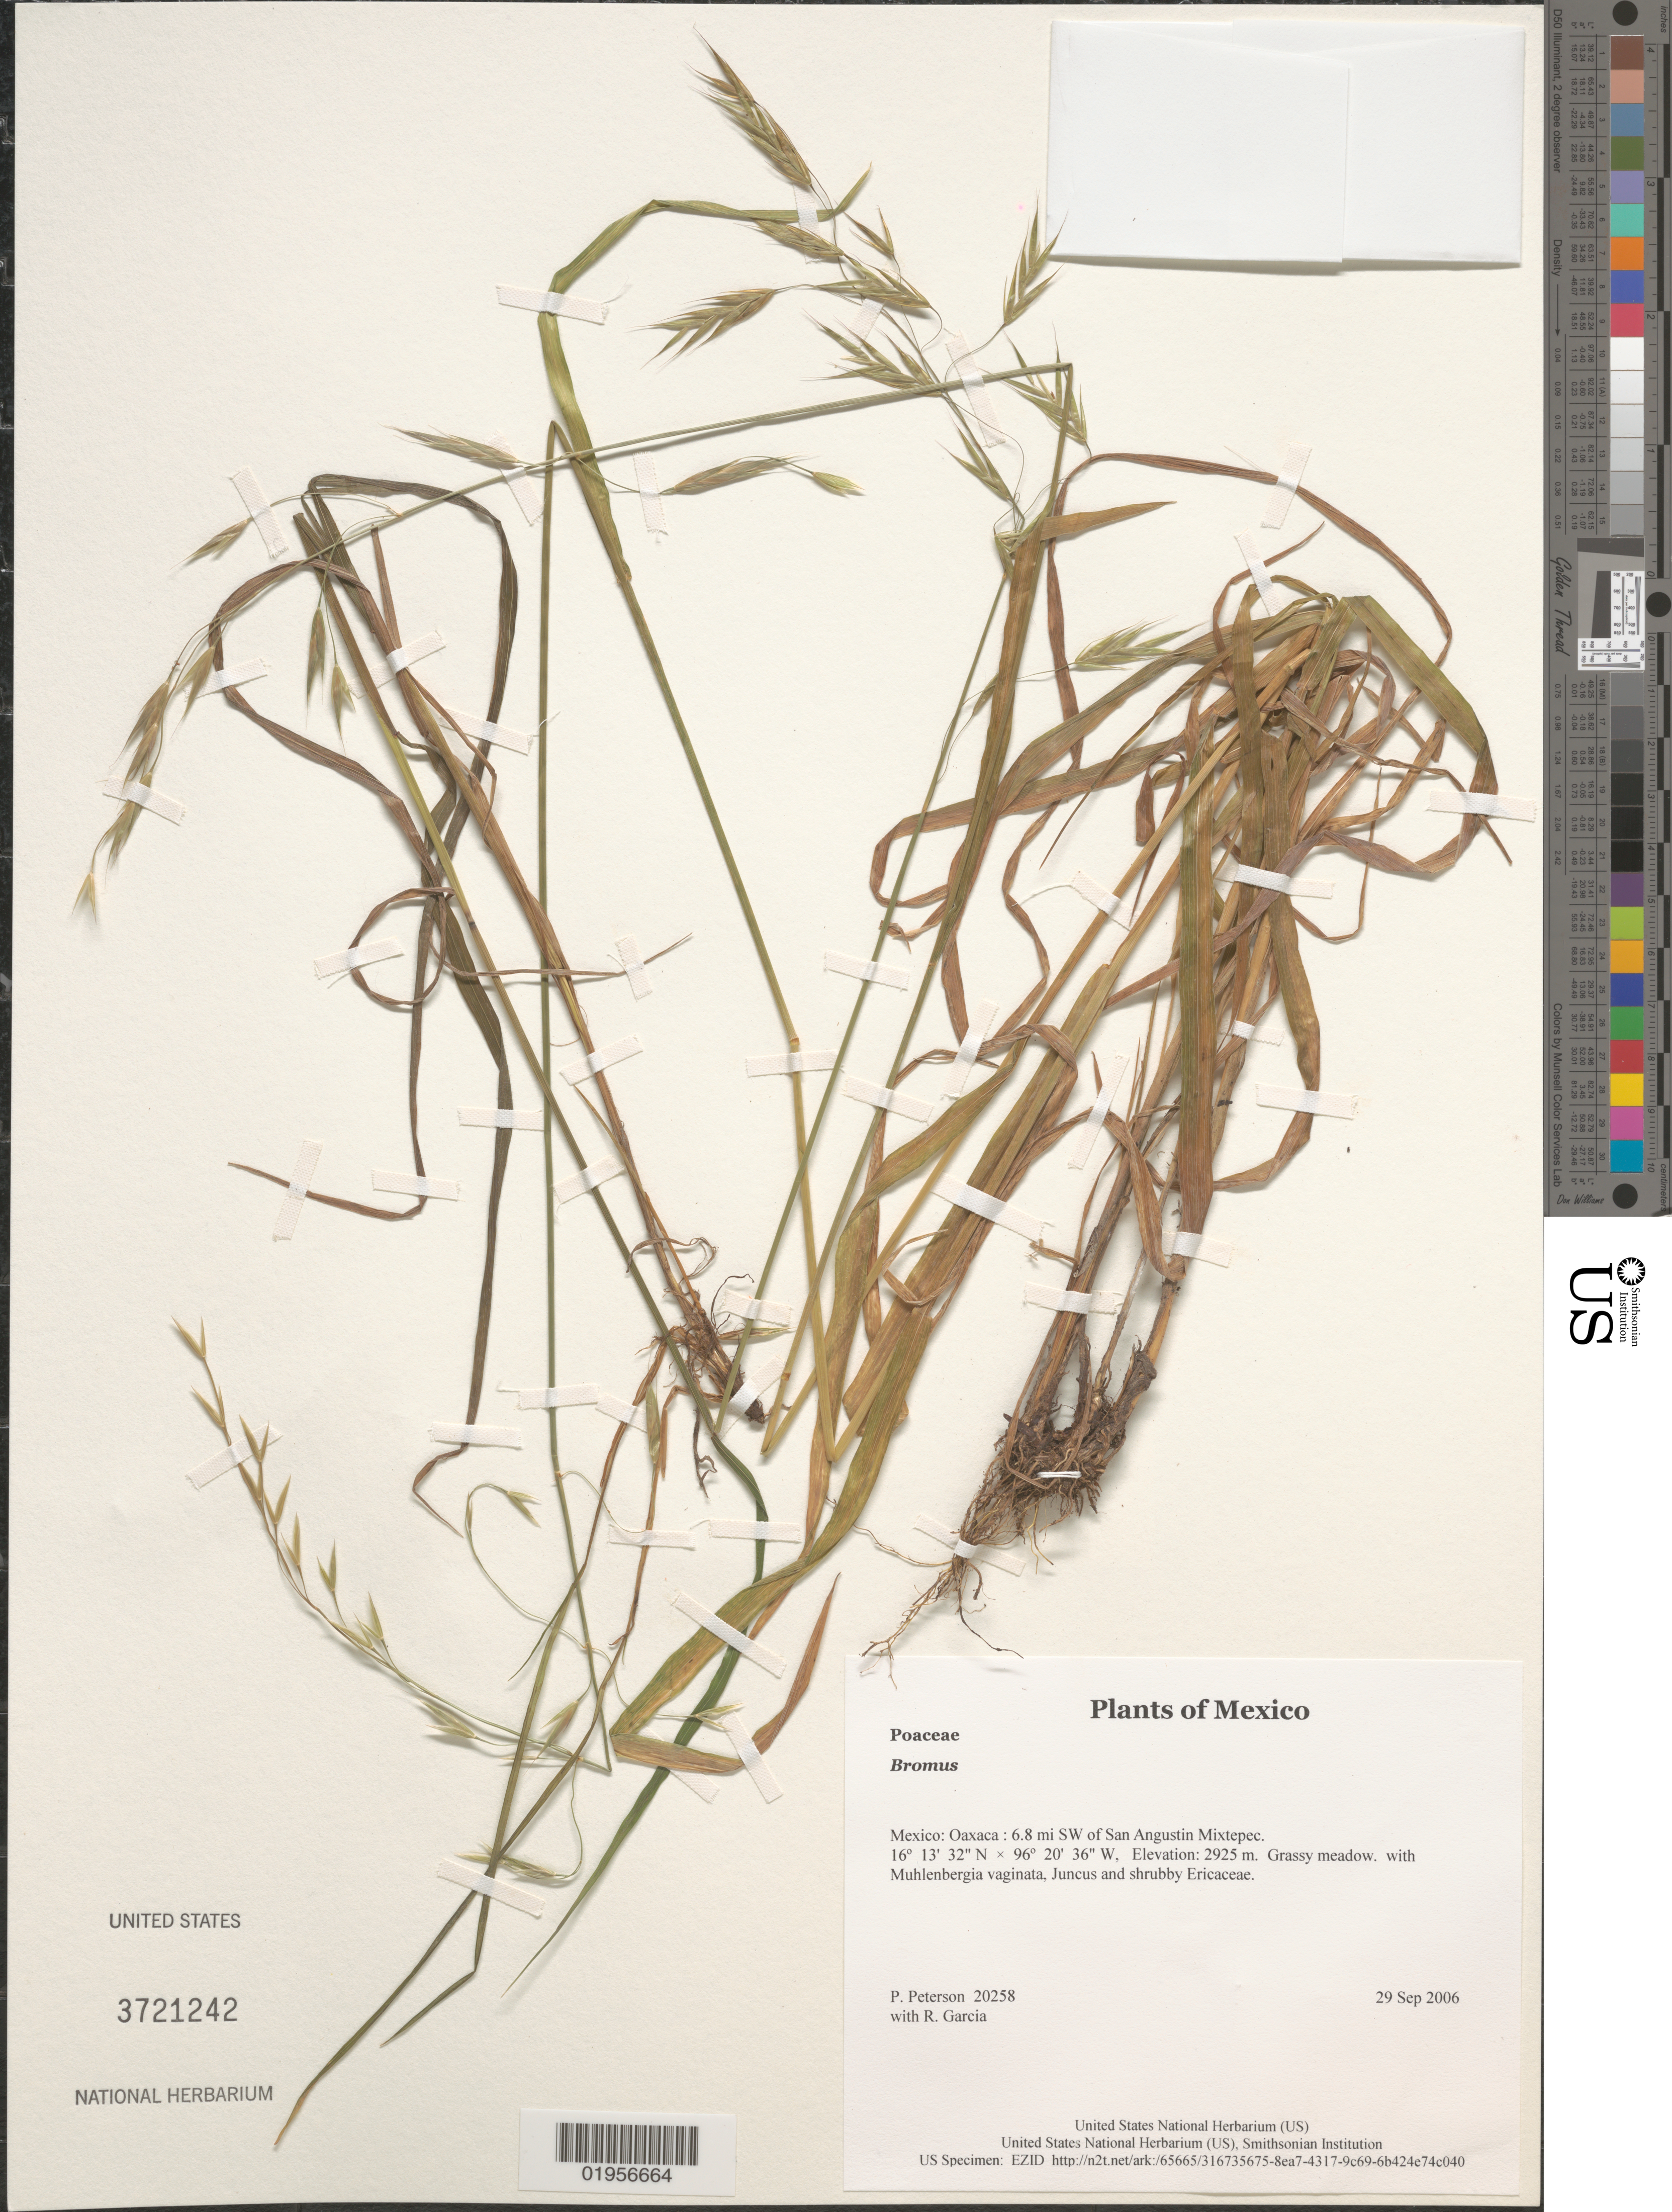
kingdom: Plantae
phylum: Tracheophyta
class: Liliopsida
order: Poales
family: Poaceae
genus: Bromus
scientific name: Bromus sp.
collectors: P. M. Peterson & R. Garcia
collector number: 20258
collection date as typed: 29 Sep 2006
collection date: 2006-09-29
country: Mexico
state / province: Oaxaca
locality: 6.8 mi SW of San Angustin Mixtepec.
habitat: Grassy meadow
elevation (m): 2925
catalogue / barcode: US 3721242